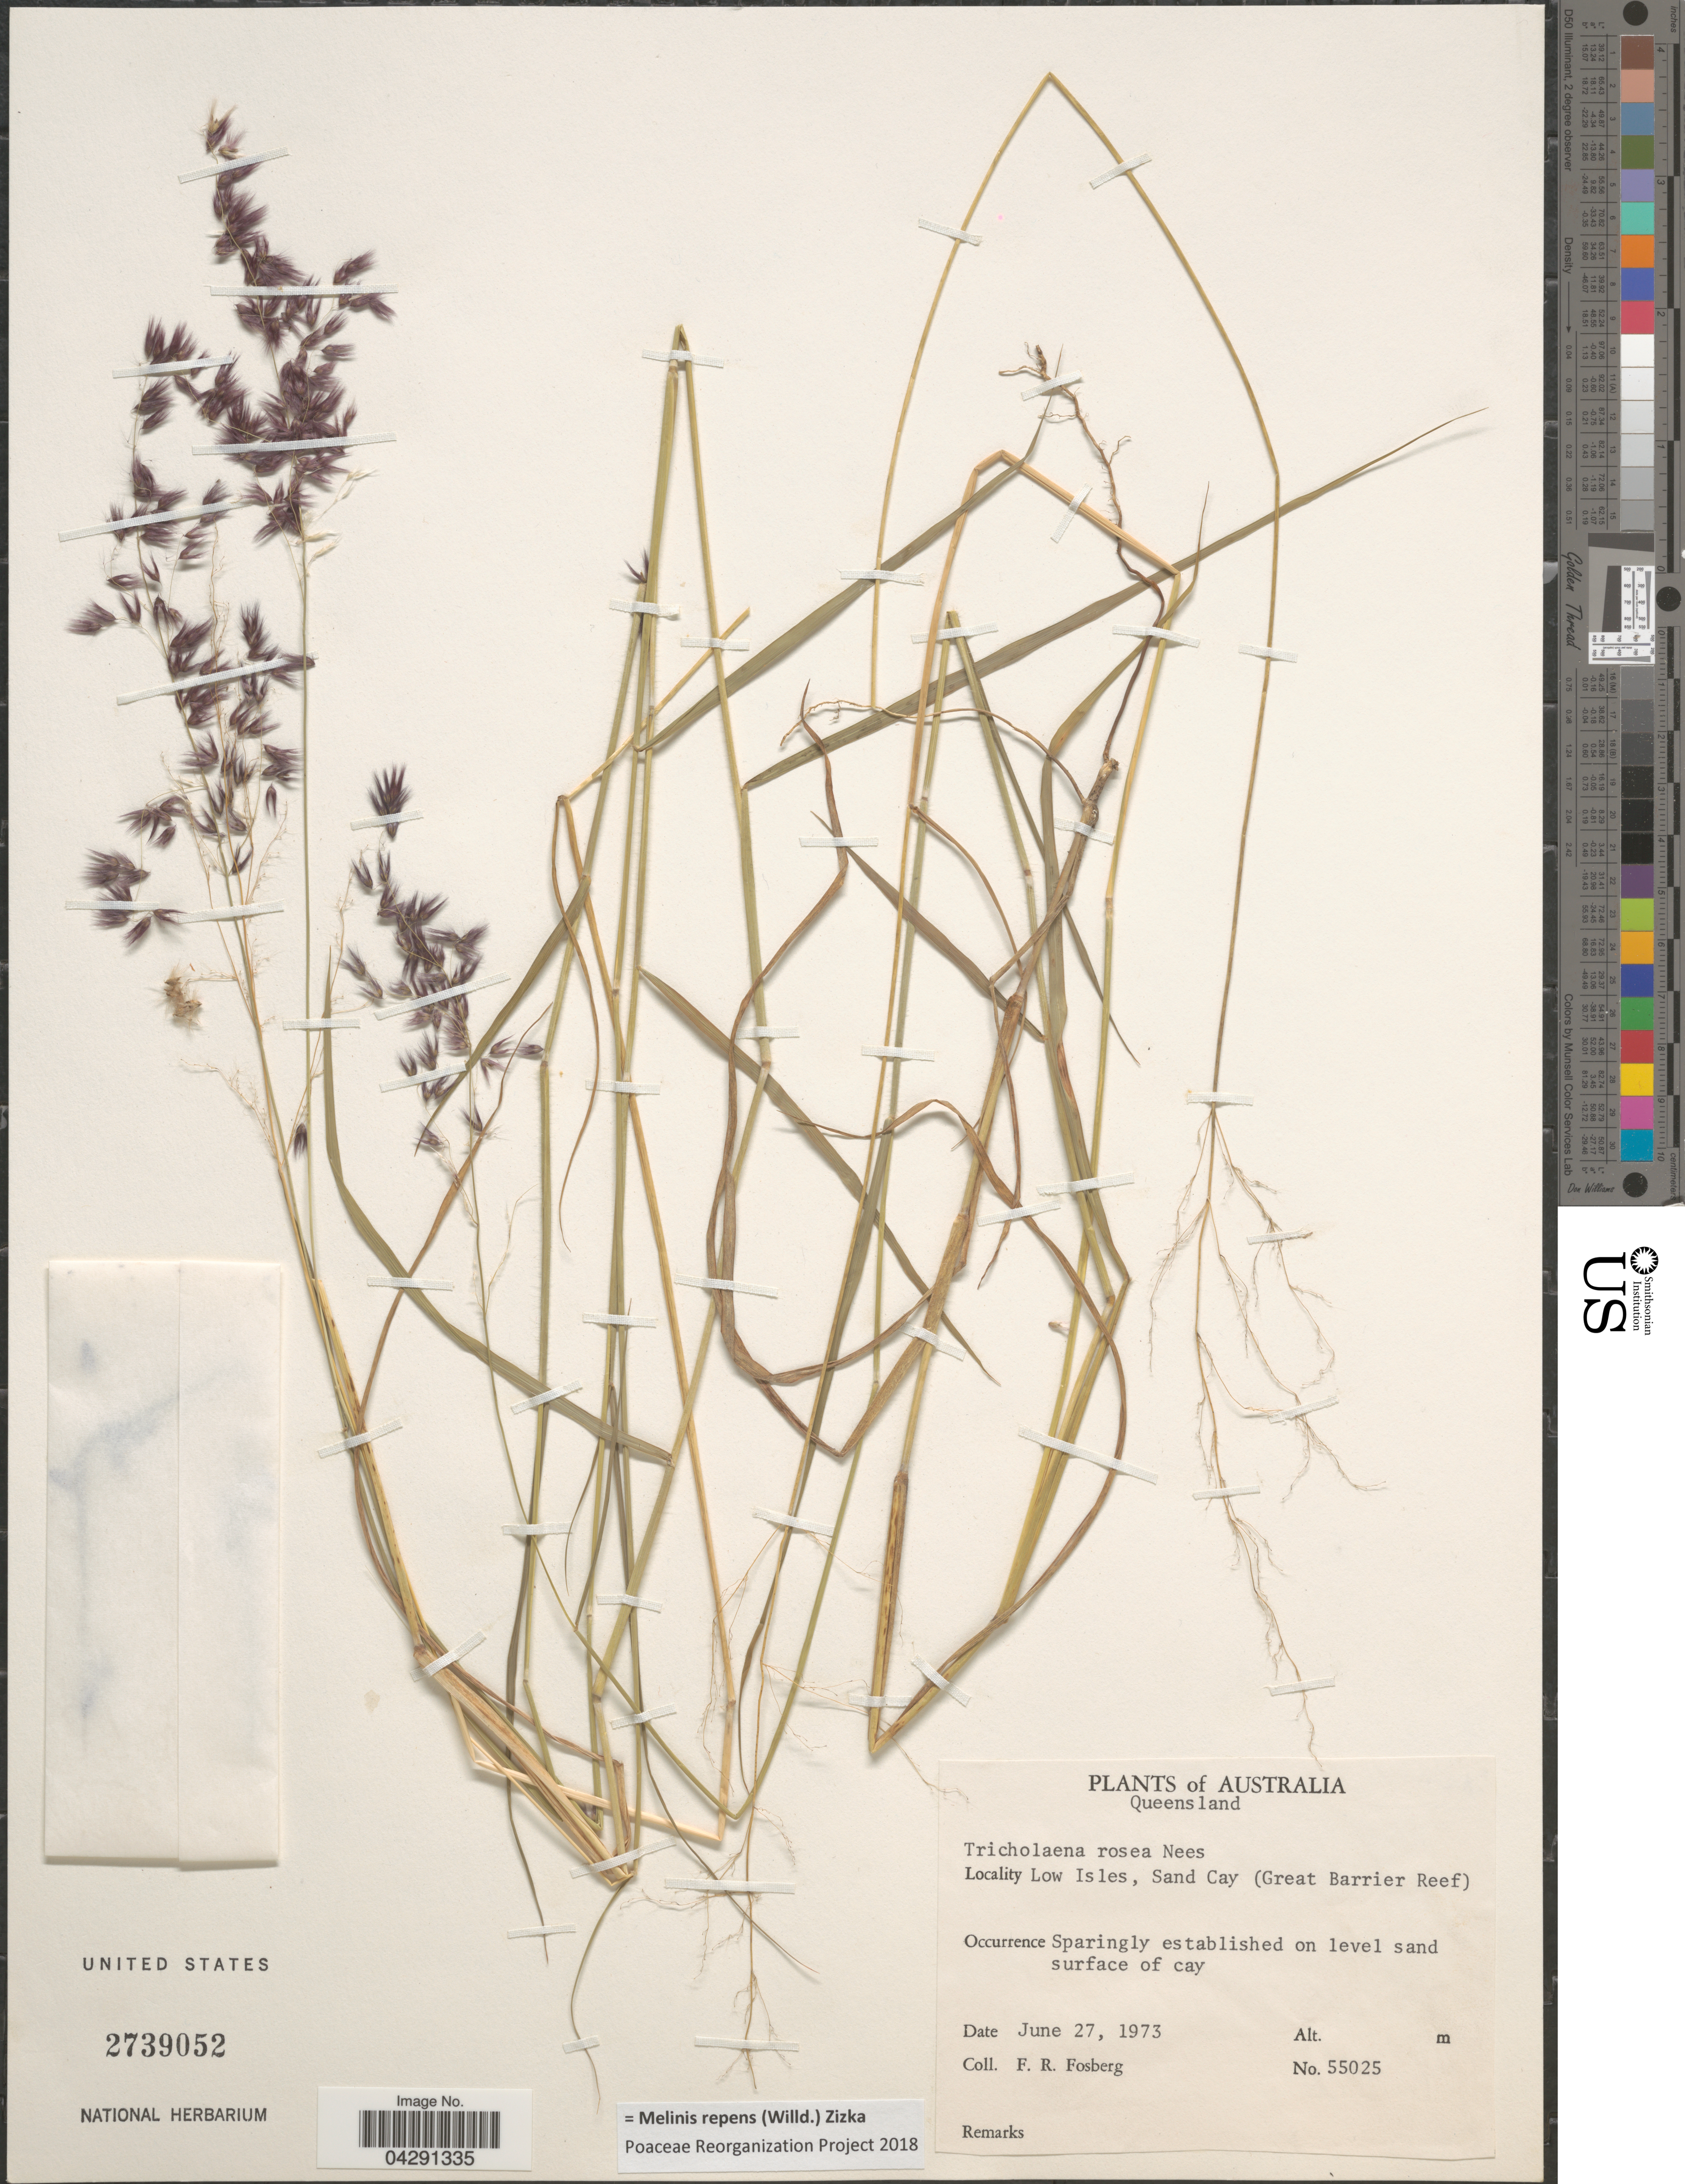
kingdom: Plantae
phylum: Tracheophyta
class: Liliopsida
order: Poales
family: Poaceae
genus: Melinis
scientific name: Melinis repens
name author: (Willd.) Zizka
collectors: F. R. Fosberg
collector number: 55025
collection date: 1973-06-27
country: Australia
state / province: Queensland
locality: Low Isles, Sand Cay (Great Barrier Reef). Sparingly established on level sand surface of cay.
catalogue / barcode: US 2739052